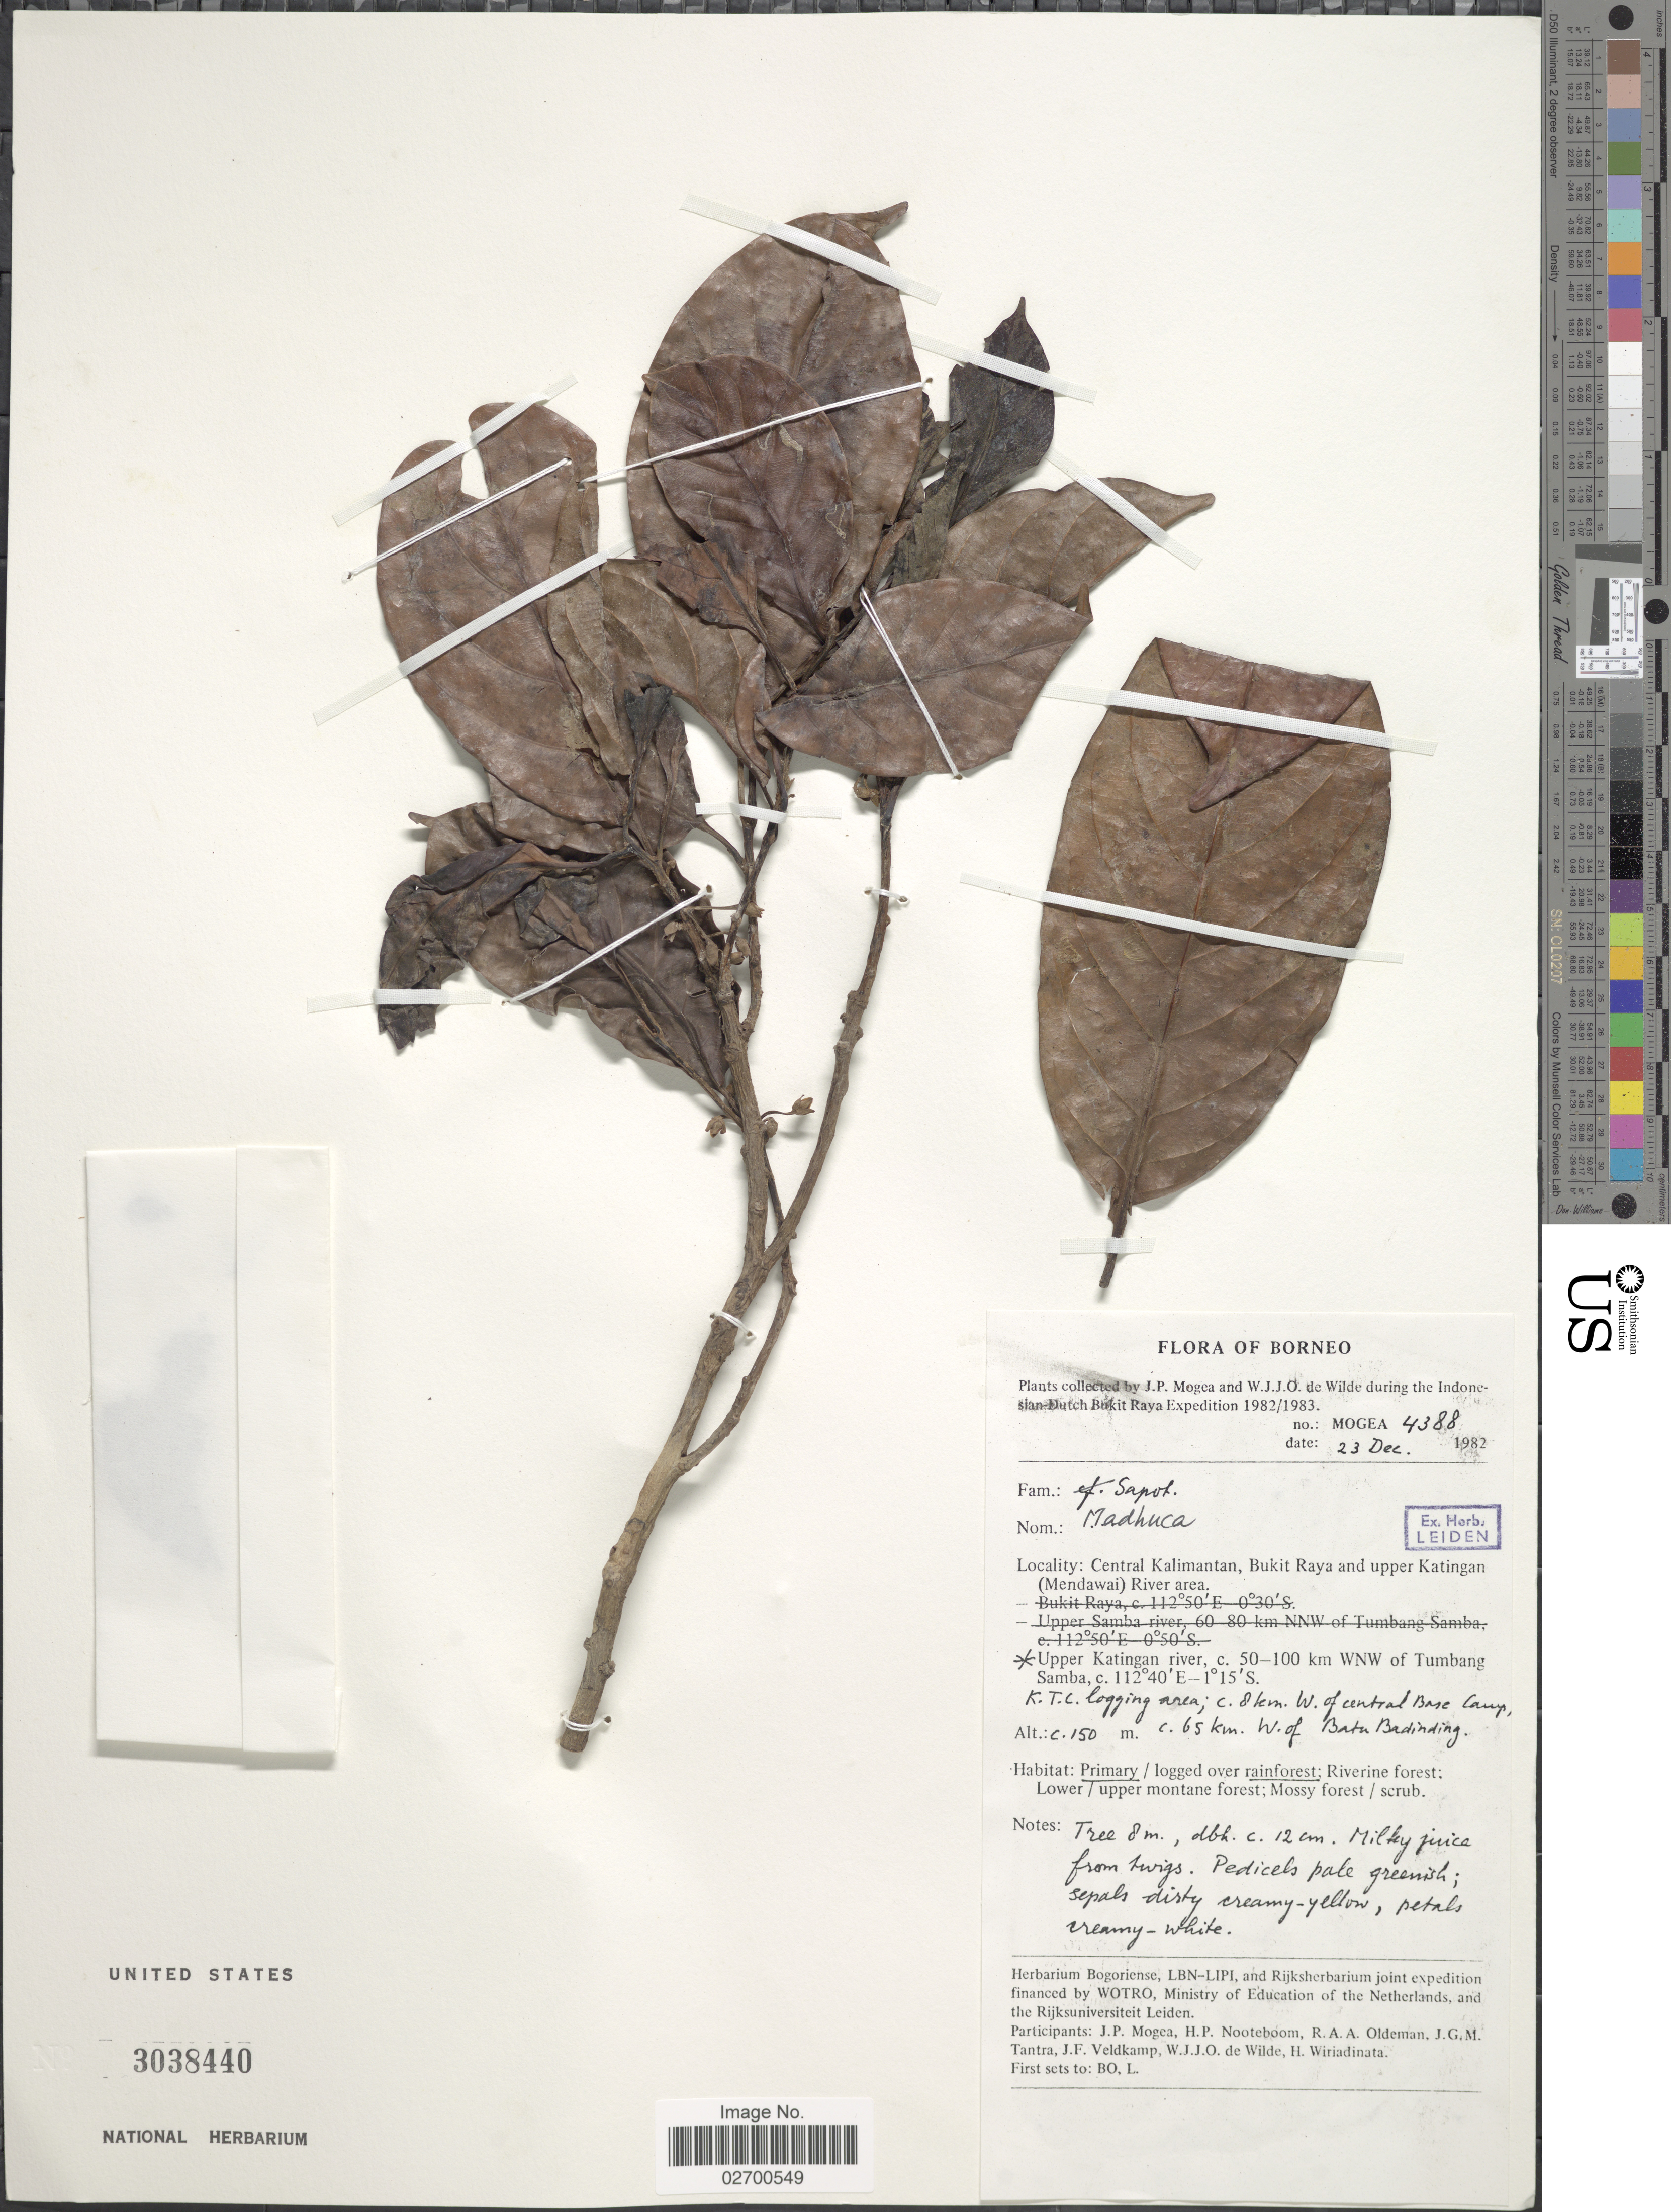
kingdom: Plantae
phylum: Tracheophyta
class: Magnoliopsida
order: Ericales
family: Sapotaceae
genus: Madhuca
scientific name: Madhuca sp.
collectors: J. Mogea & W. J. de Wilde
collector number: MOGEA 4388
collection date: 1982-12-23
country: Indonesia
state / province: Kalimantan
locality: Central Kalimantan, Bukit Raya and upper Katingan (Mendawai) River area. Upper Katingan river, c. 50-100 km WNW of Tumbang Samba. K.T.C. logging area; c. 8 km. W. of central Base Camp, c. 65 km. W. of Batu Badinding. Borneo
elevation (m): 150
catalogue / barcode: US 3038440